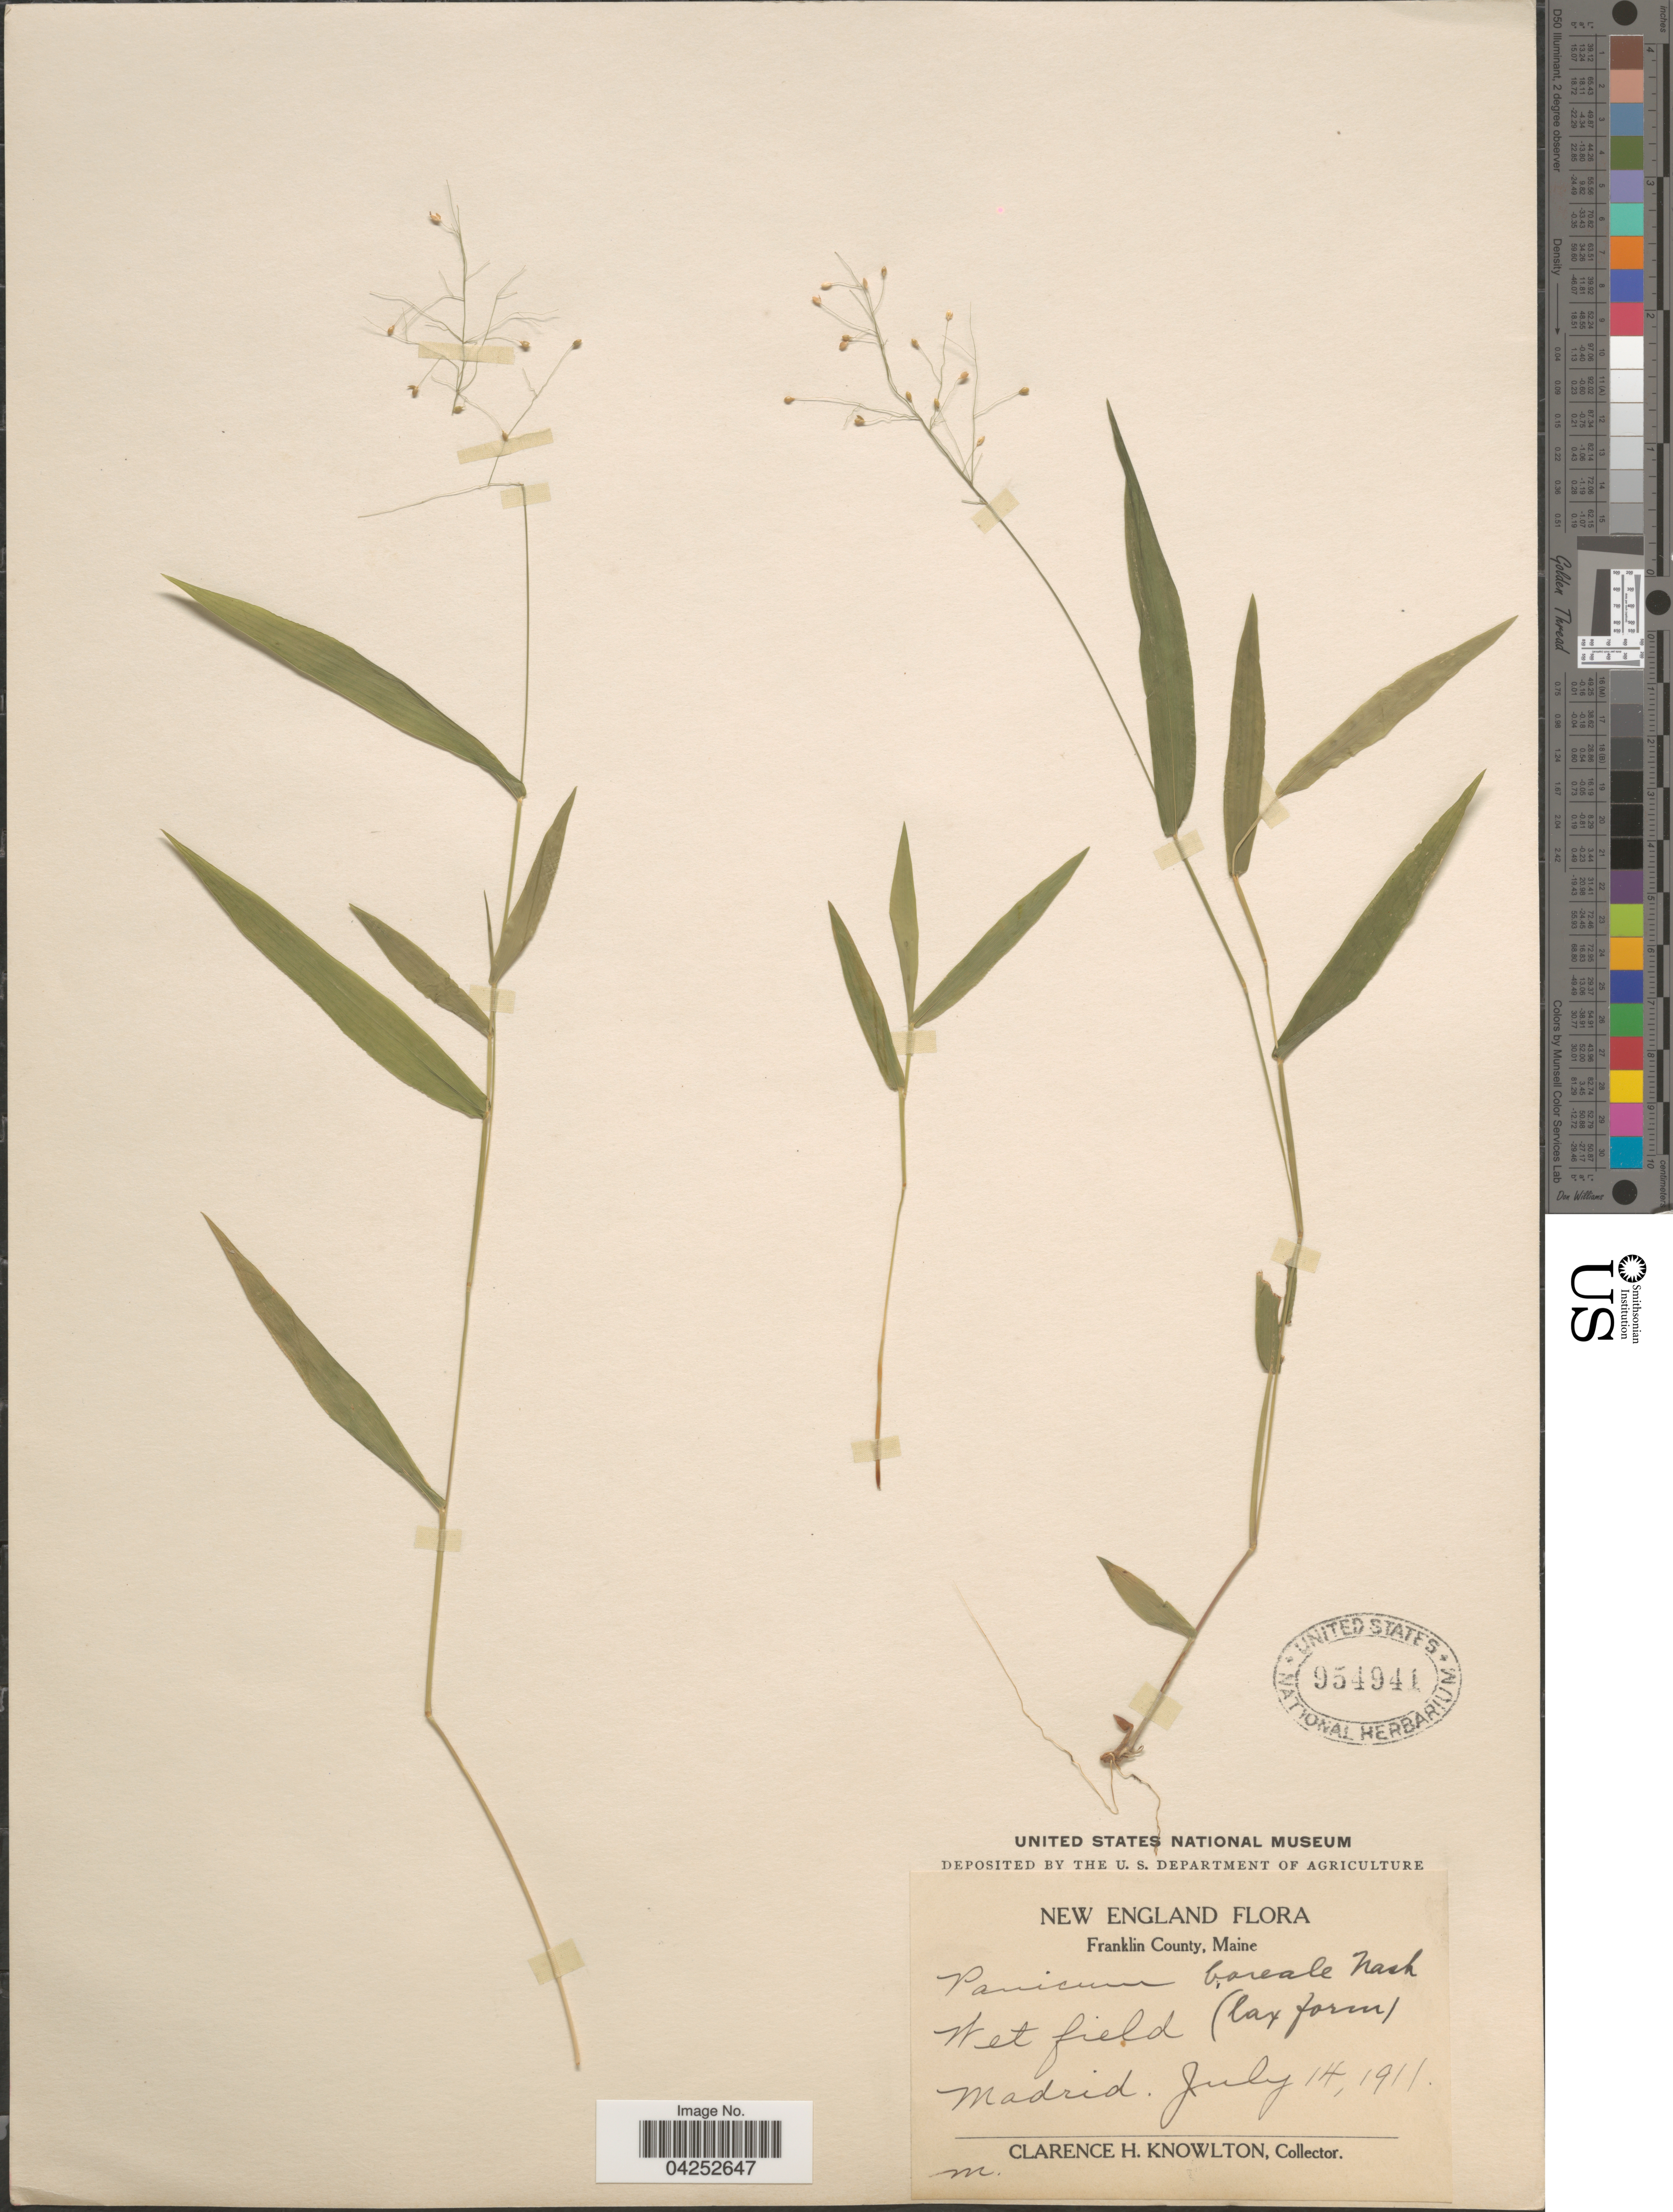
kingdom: Plantae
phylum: Tracheophyta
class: Liliopsida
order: Poales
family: Poaceae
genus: Dichanthelium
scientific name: Dichanthelium boreale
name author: (Nash) Freckmann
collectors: C. H. Knowlton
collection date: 1911-07-14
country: United States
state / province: Maine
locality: New England. Franklin County. Madrid.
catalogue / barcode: US 954941